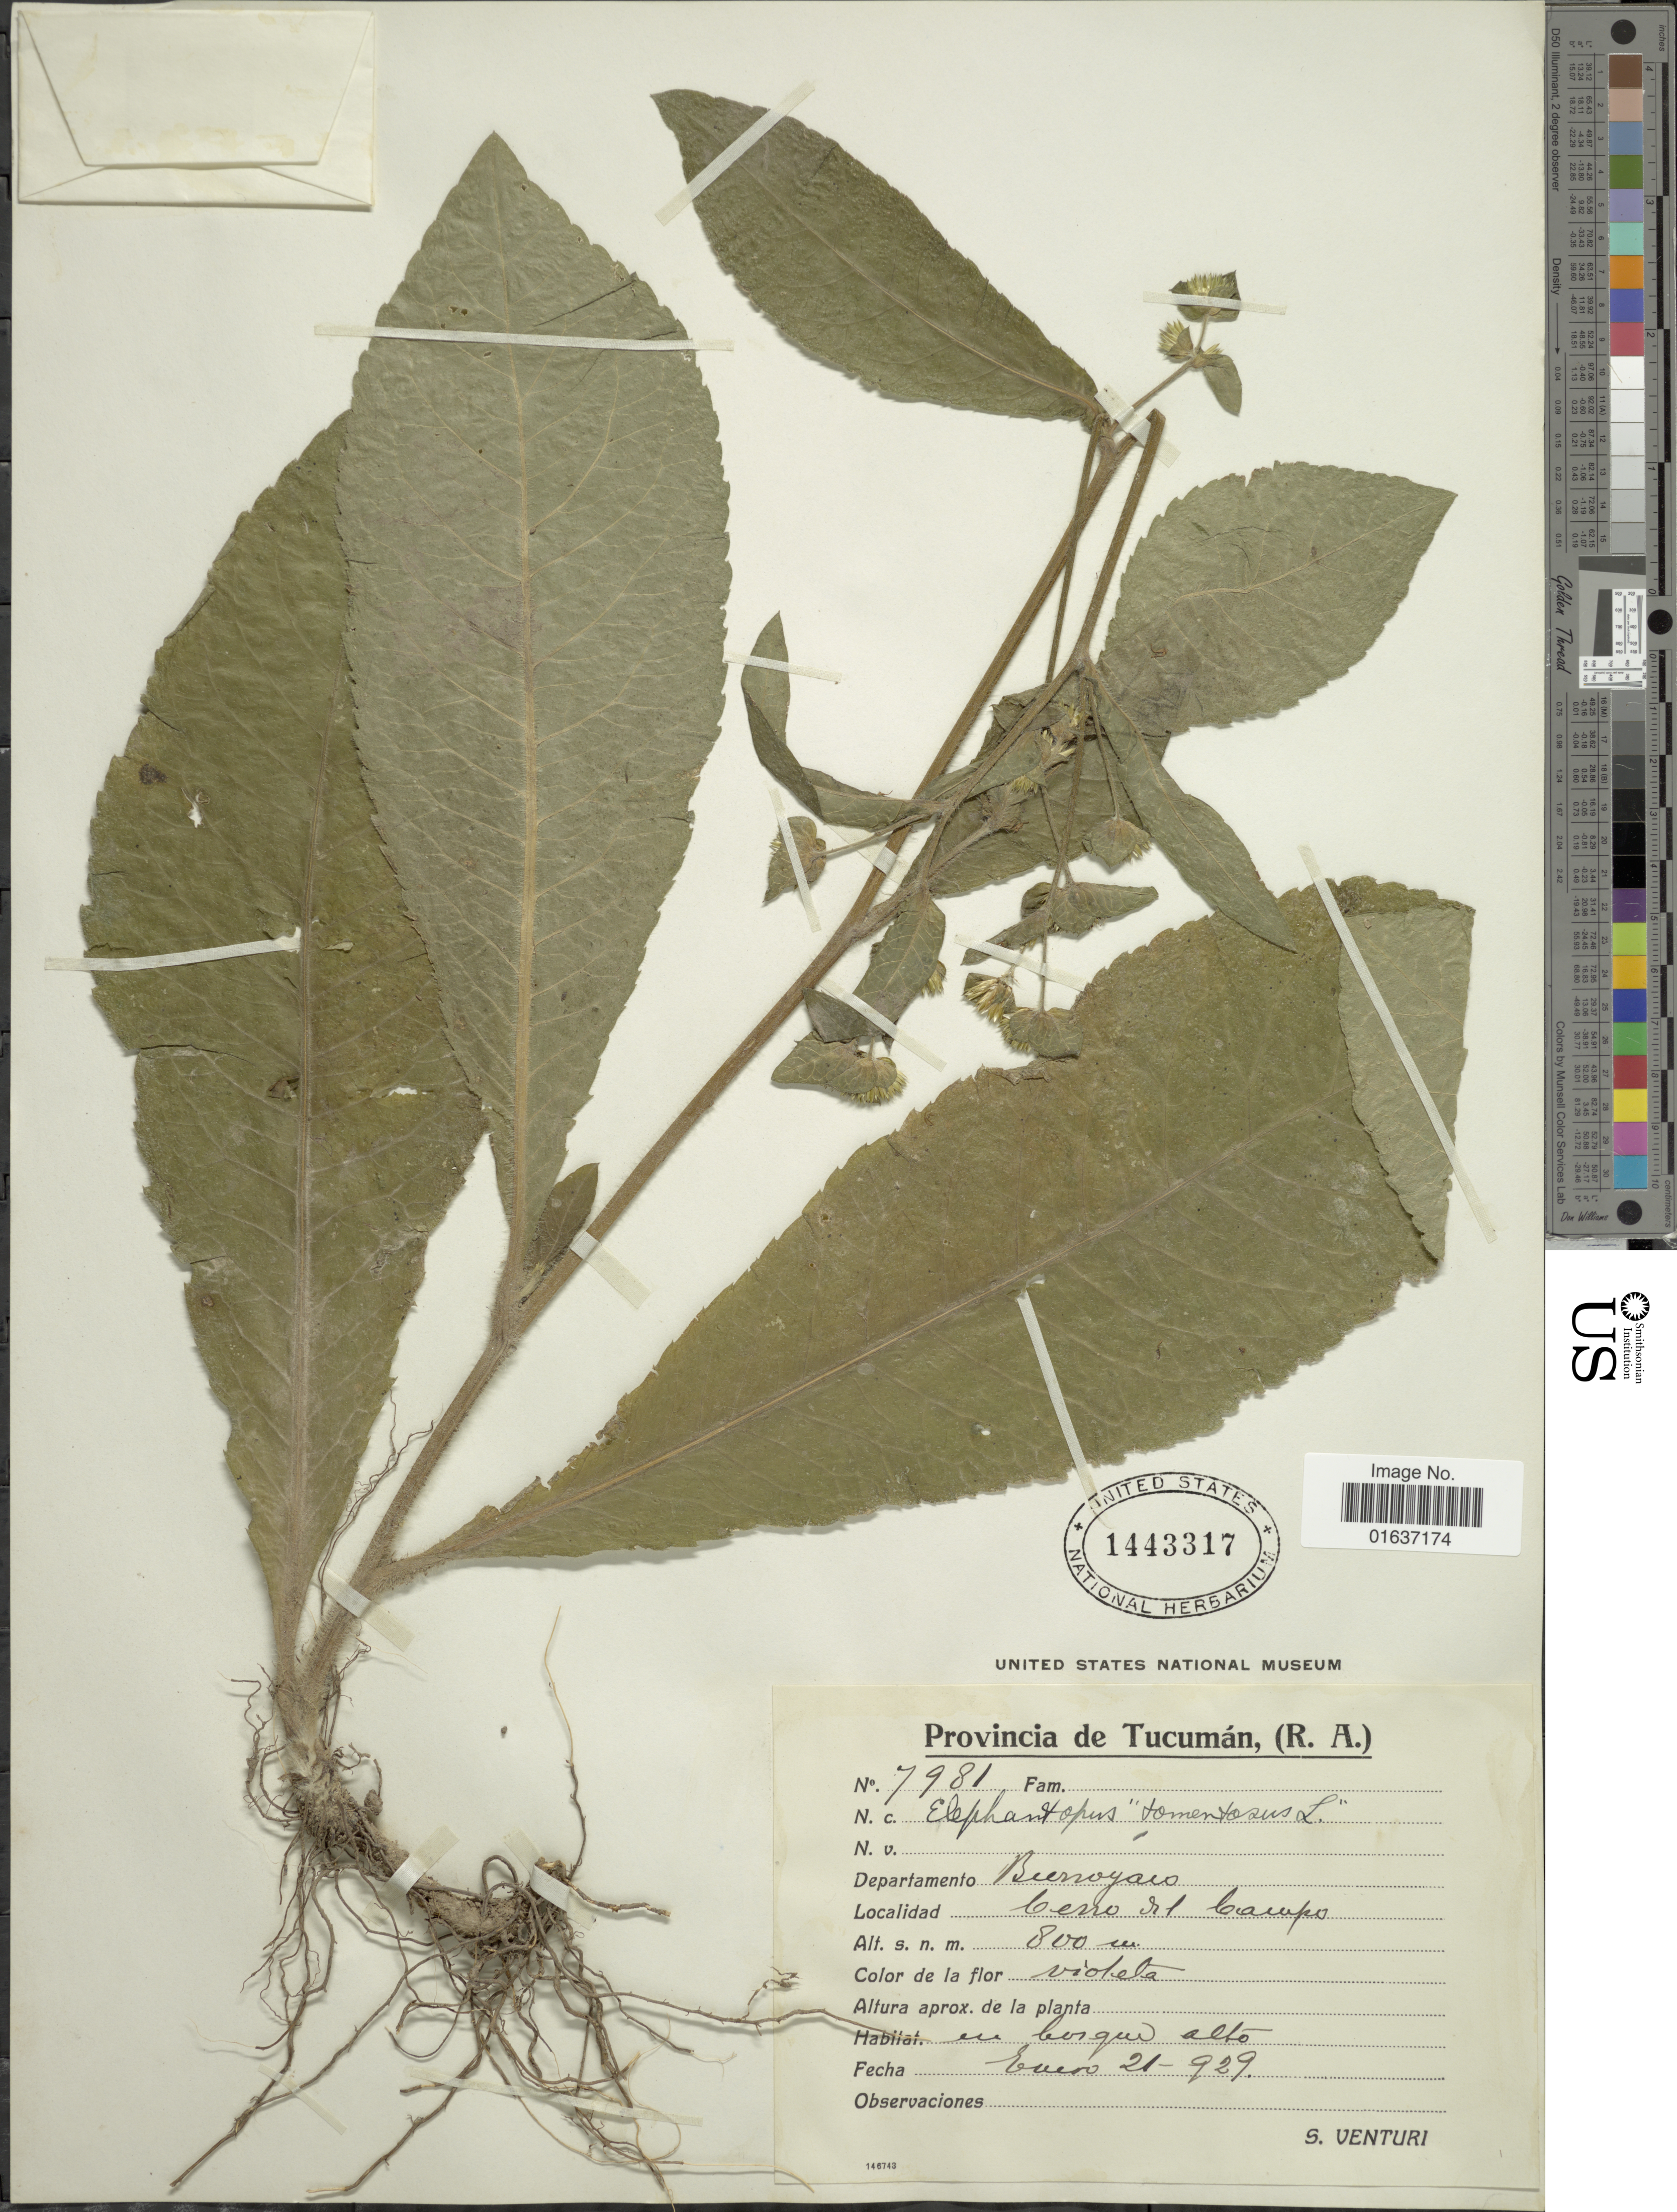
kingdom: Plantae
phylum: Tracheophyta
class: Magnoliopsida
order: Asterales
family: Asteraceae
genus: Elephantopus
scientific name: Elephantopus mollis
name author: Kunth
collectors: S. Venturi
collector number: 7981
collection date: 1929-01-21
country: Argentina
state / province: Tucumán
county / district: Burruyacú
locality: Cerro del Campo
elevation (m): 800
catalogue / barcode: US 1443317